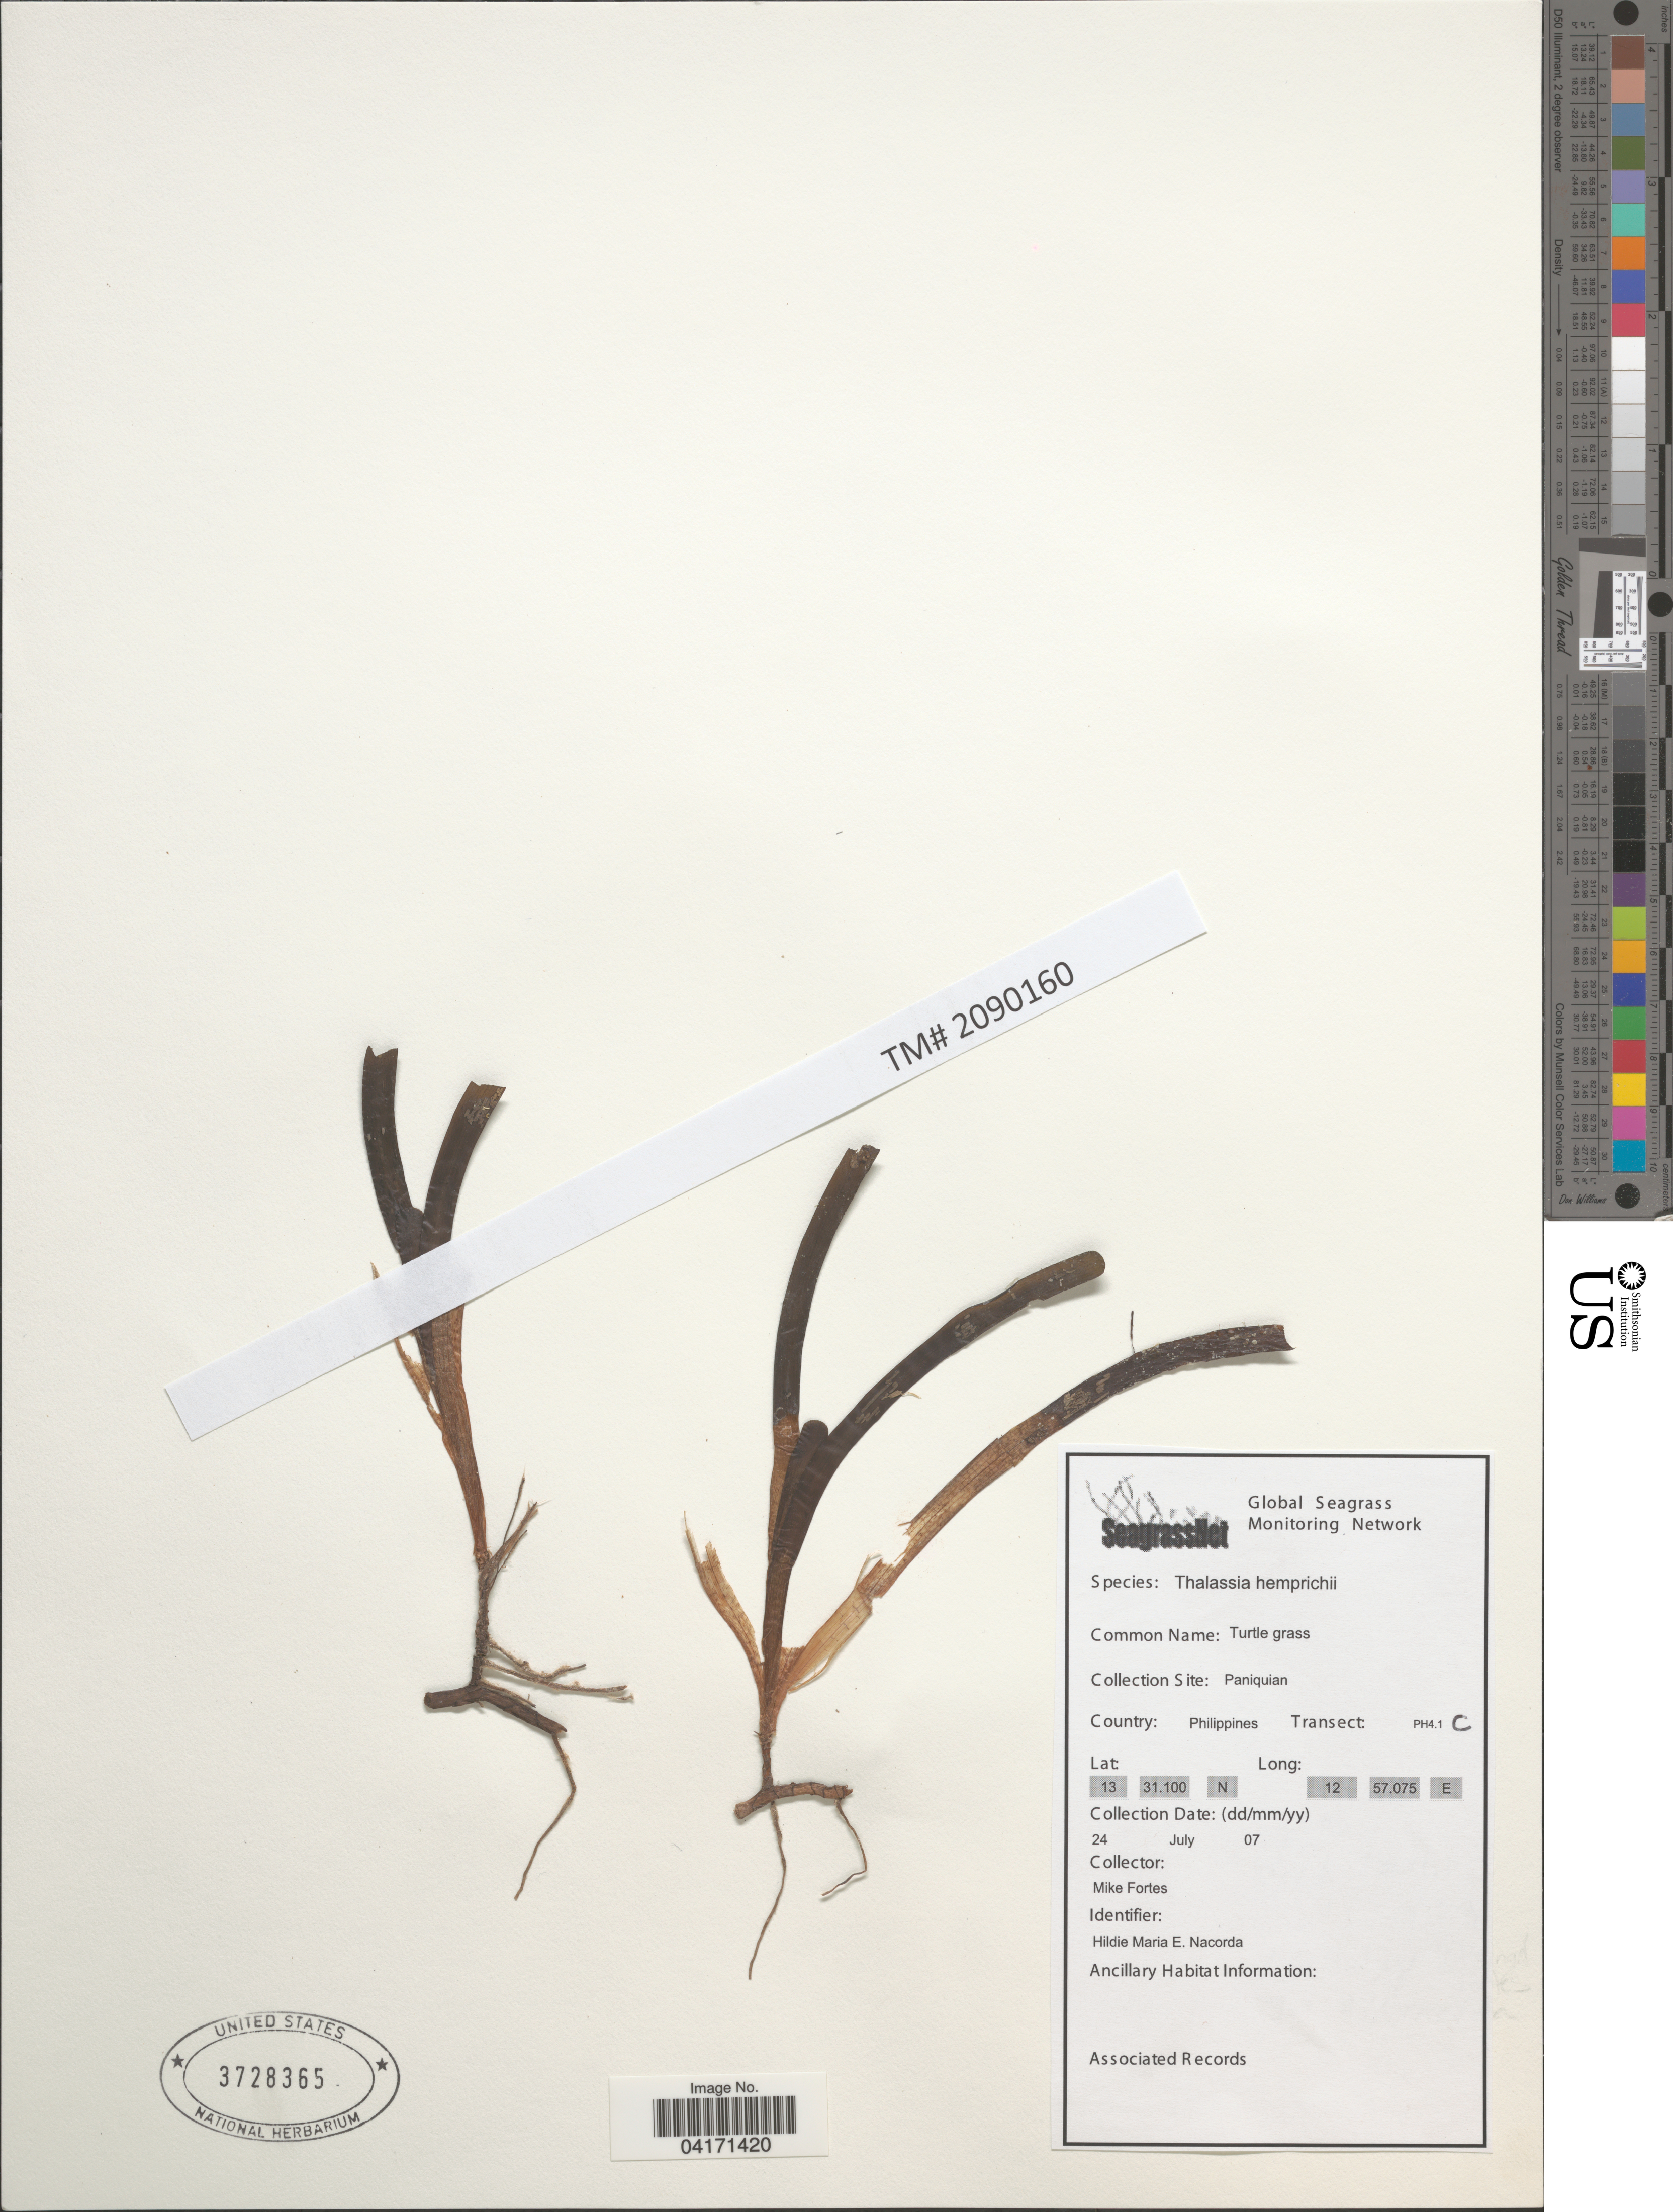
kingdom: Plantae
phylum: Tracheophyta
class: Liliopsida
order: Alismatales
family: Hydrocharitaceae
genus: Thalassia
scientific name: Thalassia hemprichii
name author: Asch.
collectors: M. Fortes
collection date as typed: Transcribed d/m/y: 24/7/7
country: Philippines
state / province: Mimaropa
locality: Paniquian. Transect: PH4.1 C.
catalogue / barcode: US 3728365